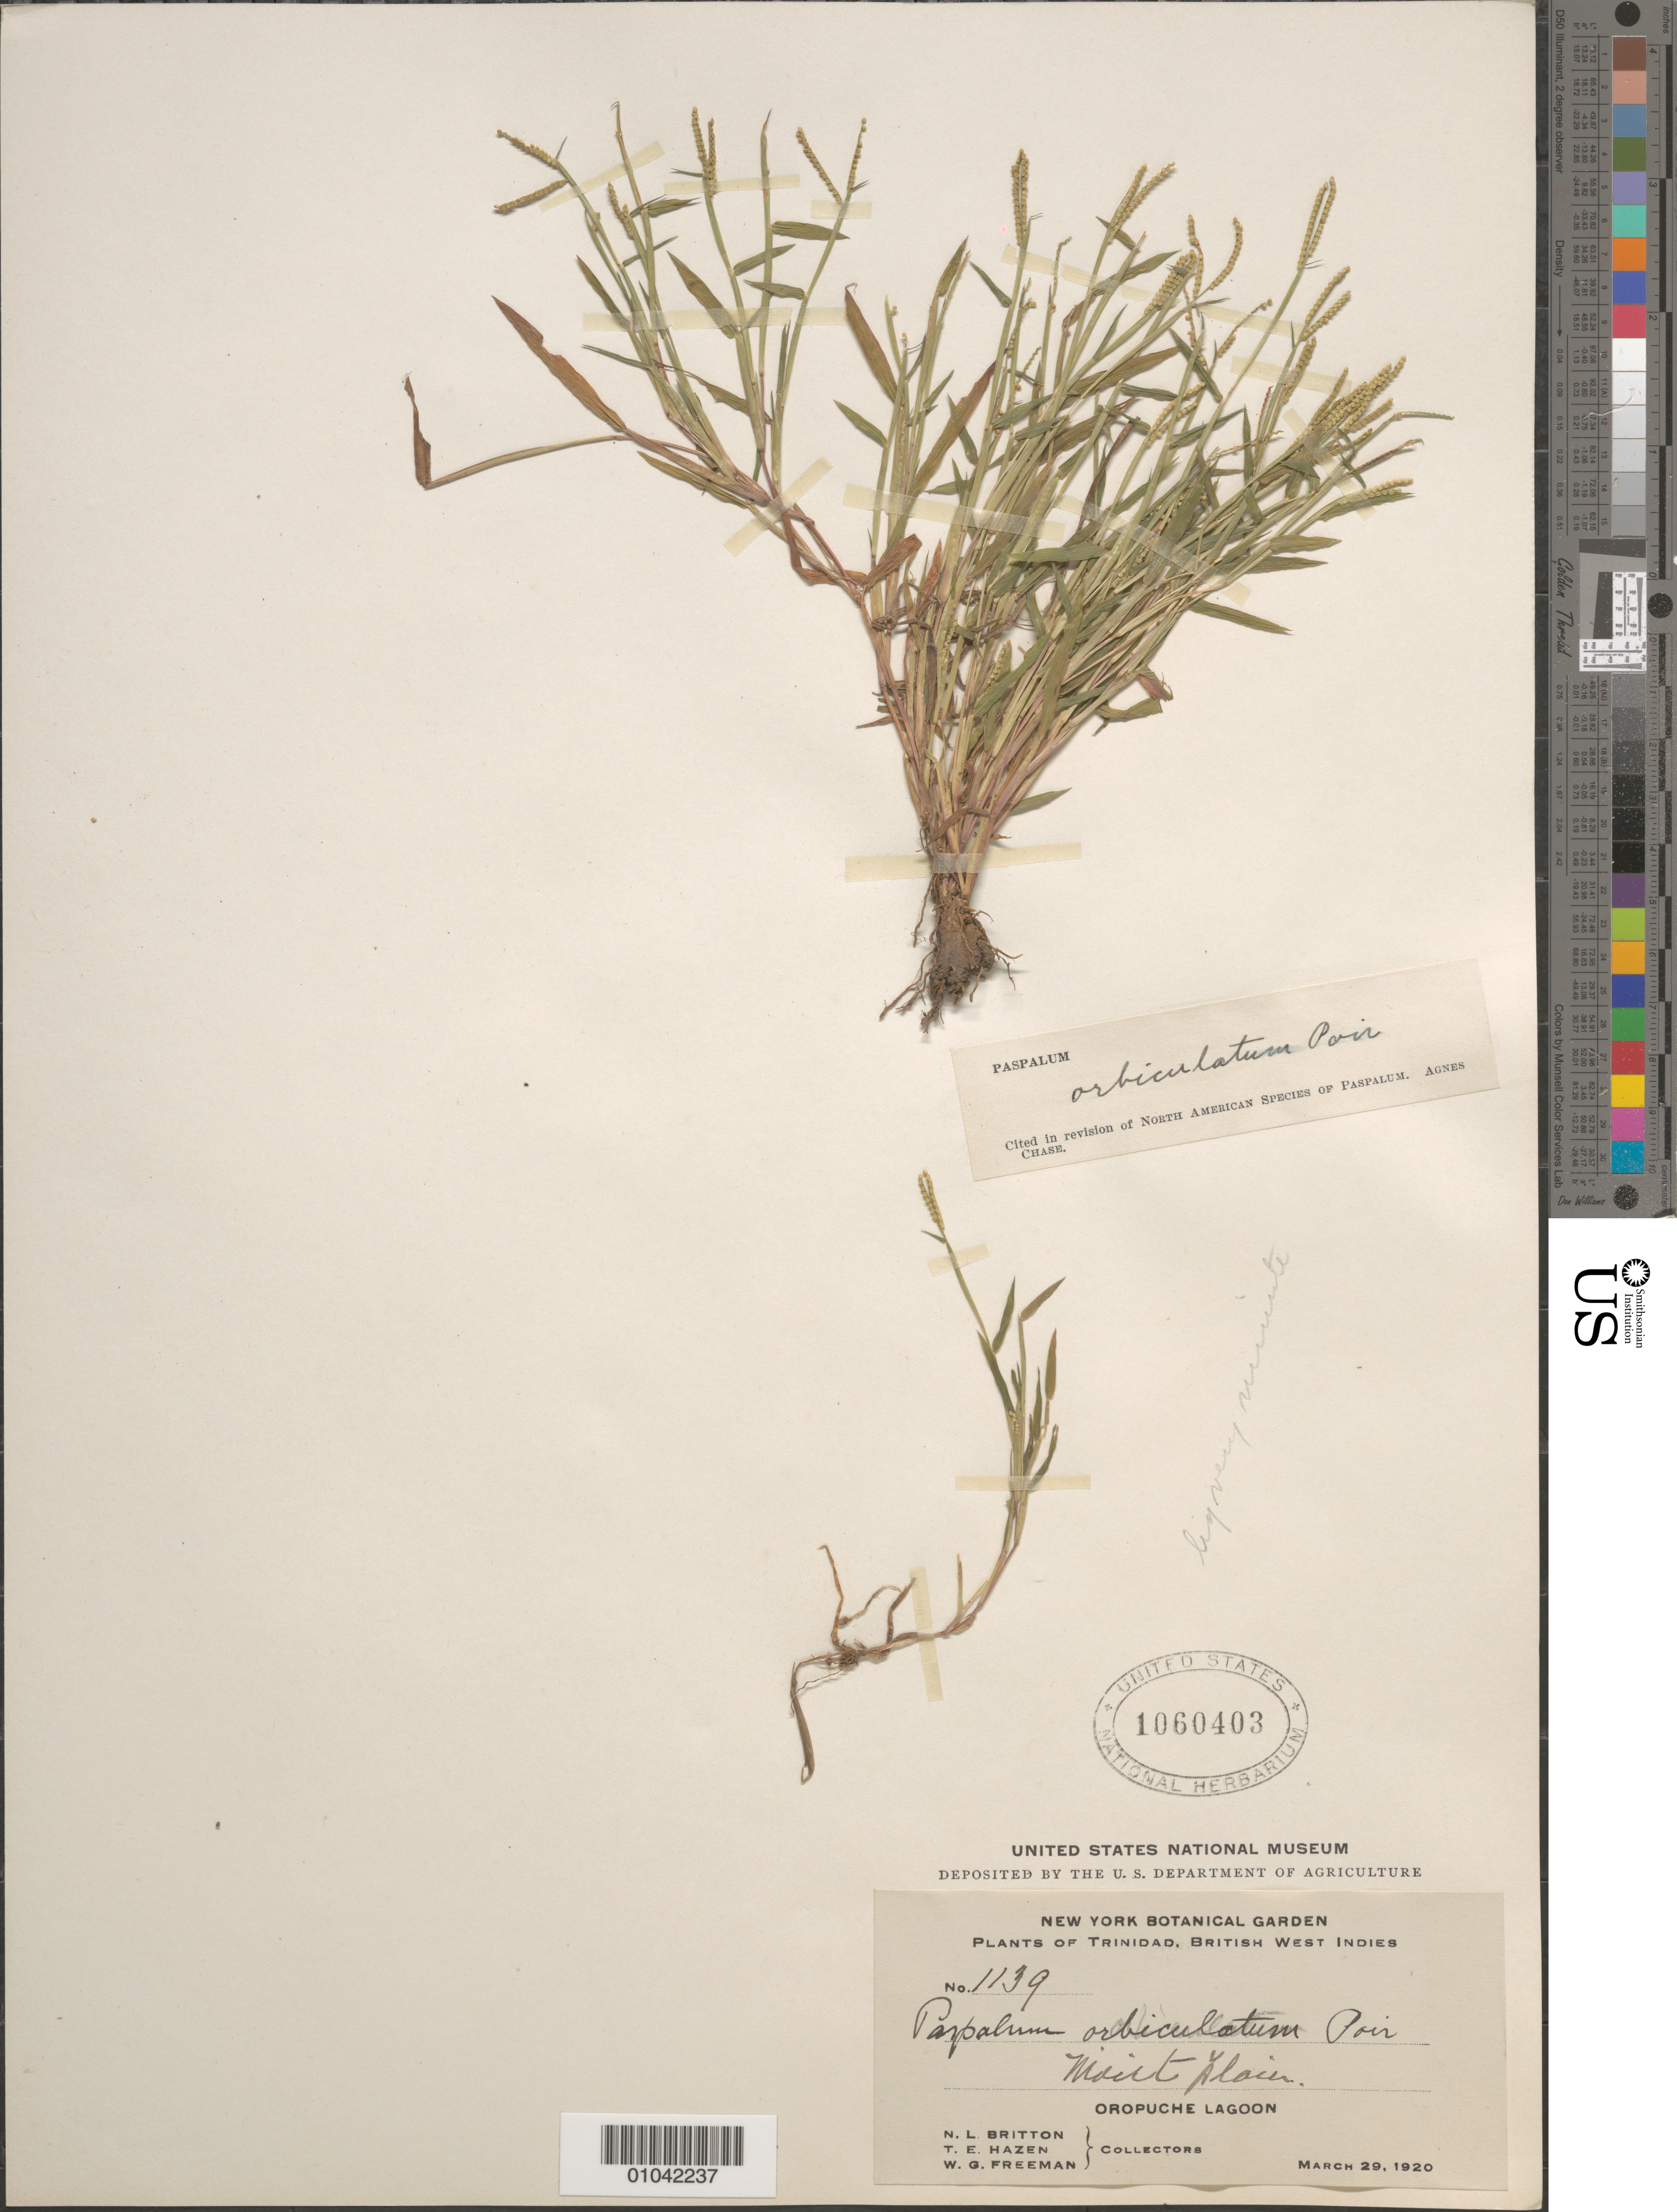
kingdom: Plantae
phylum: Tracheophyta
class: Liliopsida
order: Poales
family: Poaceae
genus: Paspalum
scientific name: Paspalum orbiculatum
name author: Poir.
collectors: N. Britton, T. E. Hazen & W. Freeman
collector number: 1139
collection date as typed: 29 Mar 1920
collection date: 1920-03-29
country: Trinidad and Tobago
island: Trinidad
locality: Oropuche Lagoon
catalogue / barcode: US 1060403